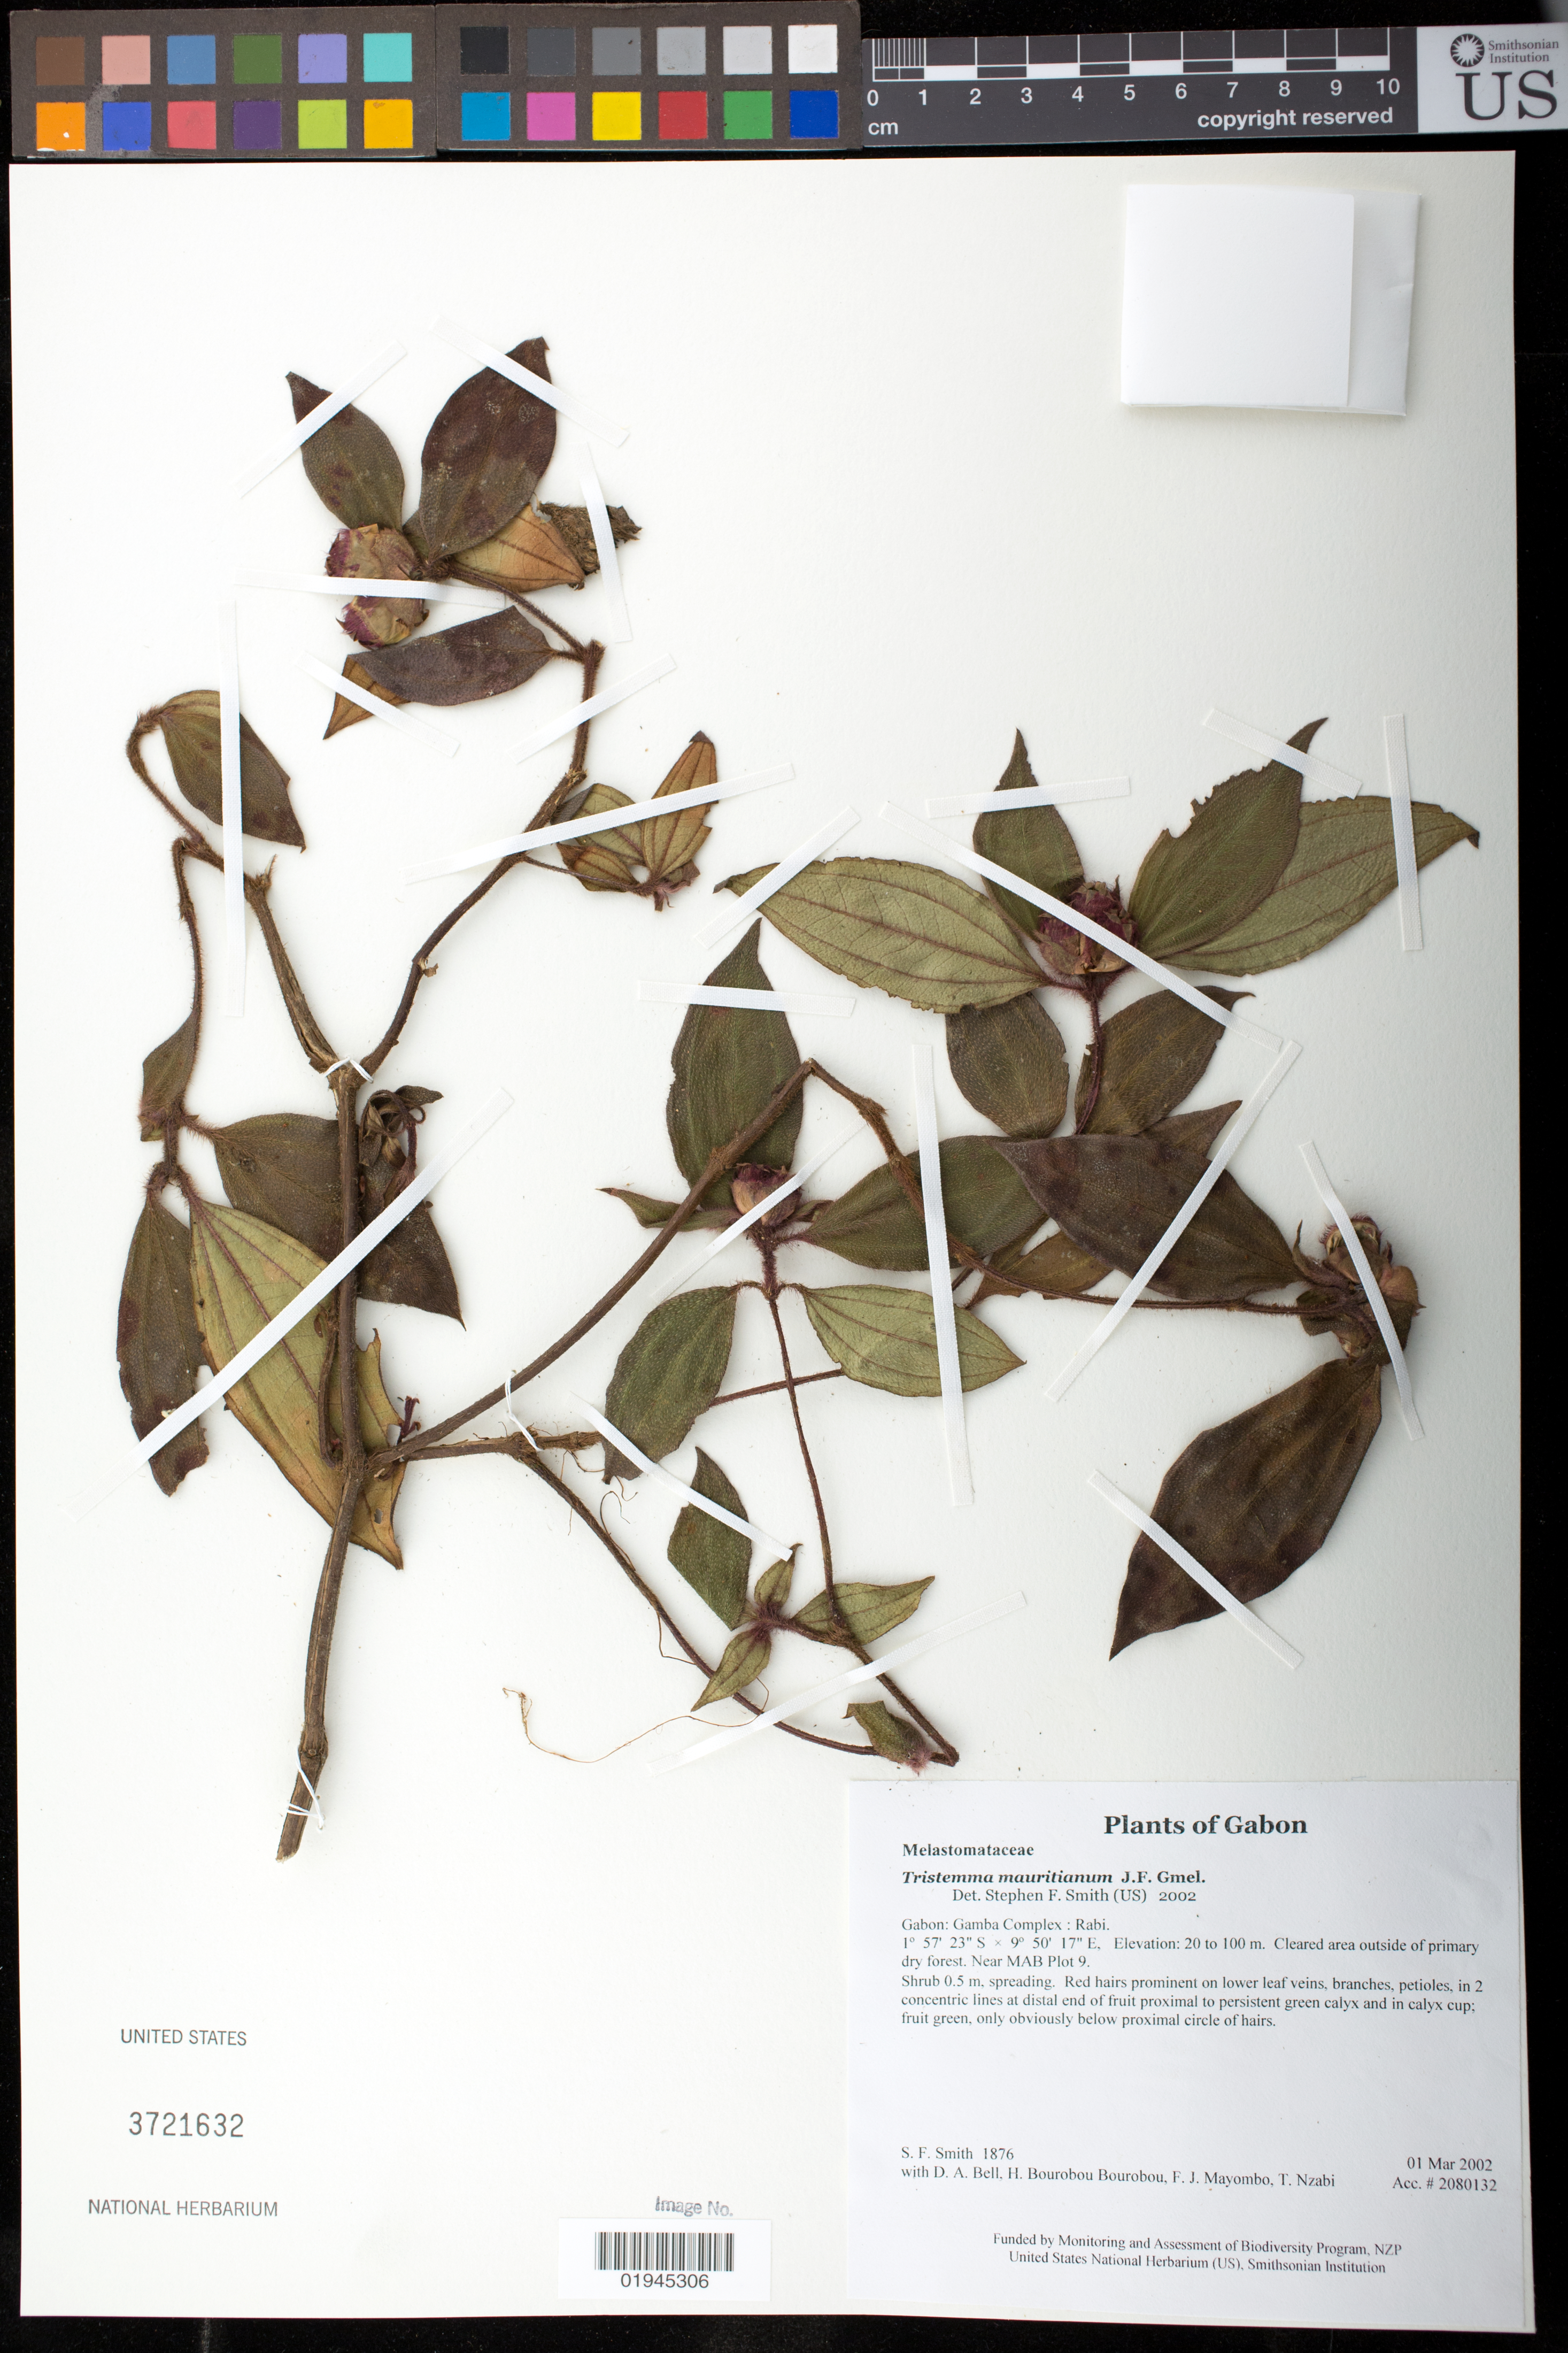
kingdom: Plantae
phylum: Tracheophyta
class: Magnoliopsida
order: Myrtales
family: Melastomataceae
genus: Tristemma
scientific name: Tristemma mauritianum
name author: J.F. Gmel.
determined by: Smith, Stephen F., (US), NMNH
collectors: S.F. Smith, D. A. Bell, H. Bourobou Bourobou & F. J. Mayombo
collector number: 1876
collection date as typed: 01 Mar 2002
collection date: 2002-03-01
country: Gabon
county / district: Gamba Complex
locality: Rabi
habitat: Cleared area outside of primary dry forest. Near MAB Plot 9.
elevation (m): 20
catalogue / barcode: US 3721632